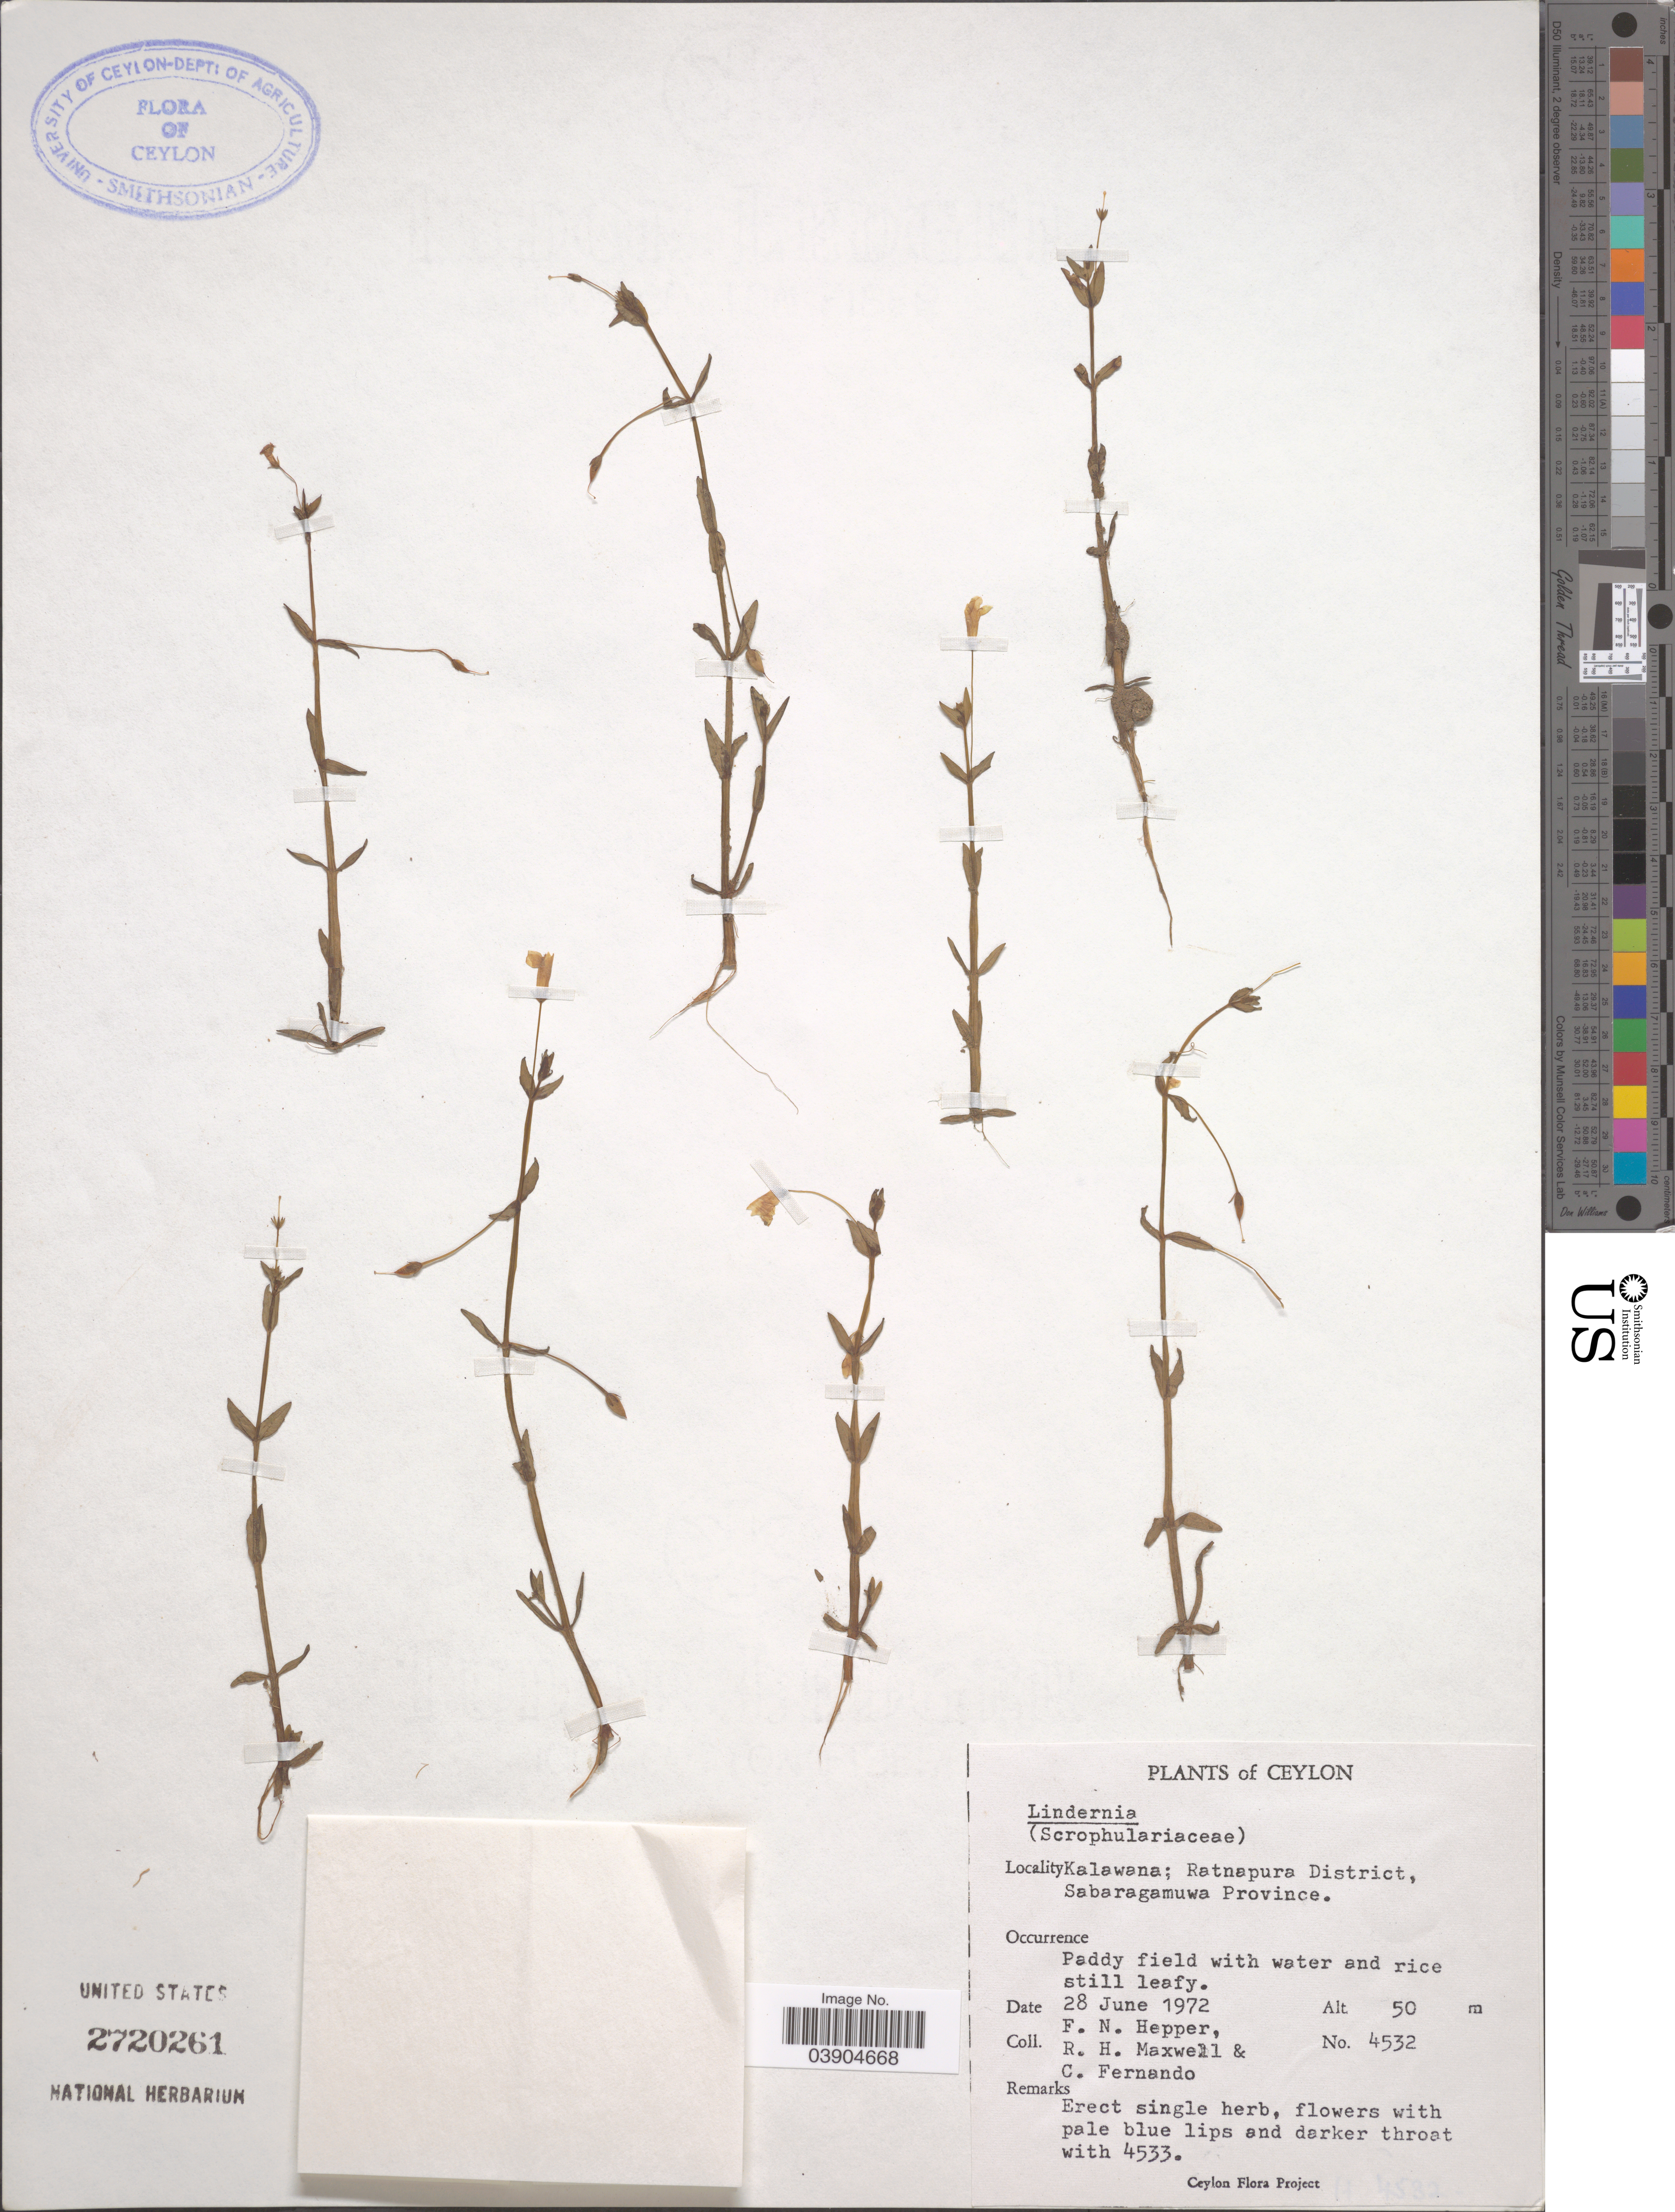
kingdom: Plantae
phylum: Tracheophyta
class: Magnoliopsida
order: Lamiales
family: Linderniaceae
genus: Lindernia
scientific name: Lindernia sp.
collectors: F. Hepper, R. Maxwell & C. Fernando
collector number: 4532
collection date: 1972-06-28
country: Sri Lanka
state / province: Sabaragamuwa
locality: Ceylon. Kalawana; Ratnapura District.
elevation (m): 50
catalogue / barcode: US 2720261